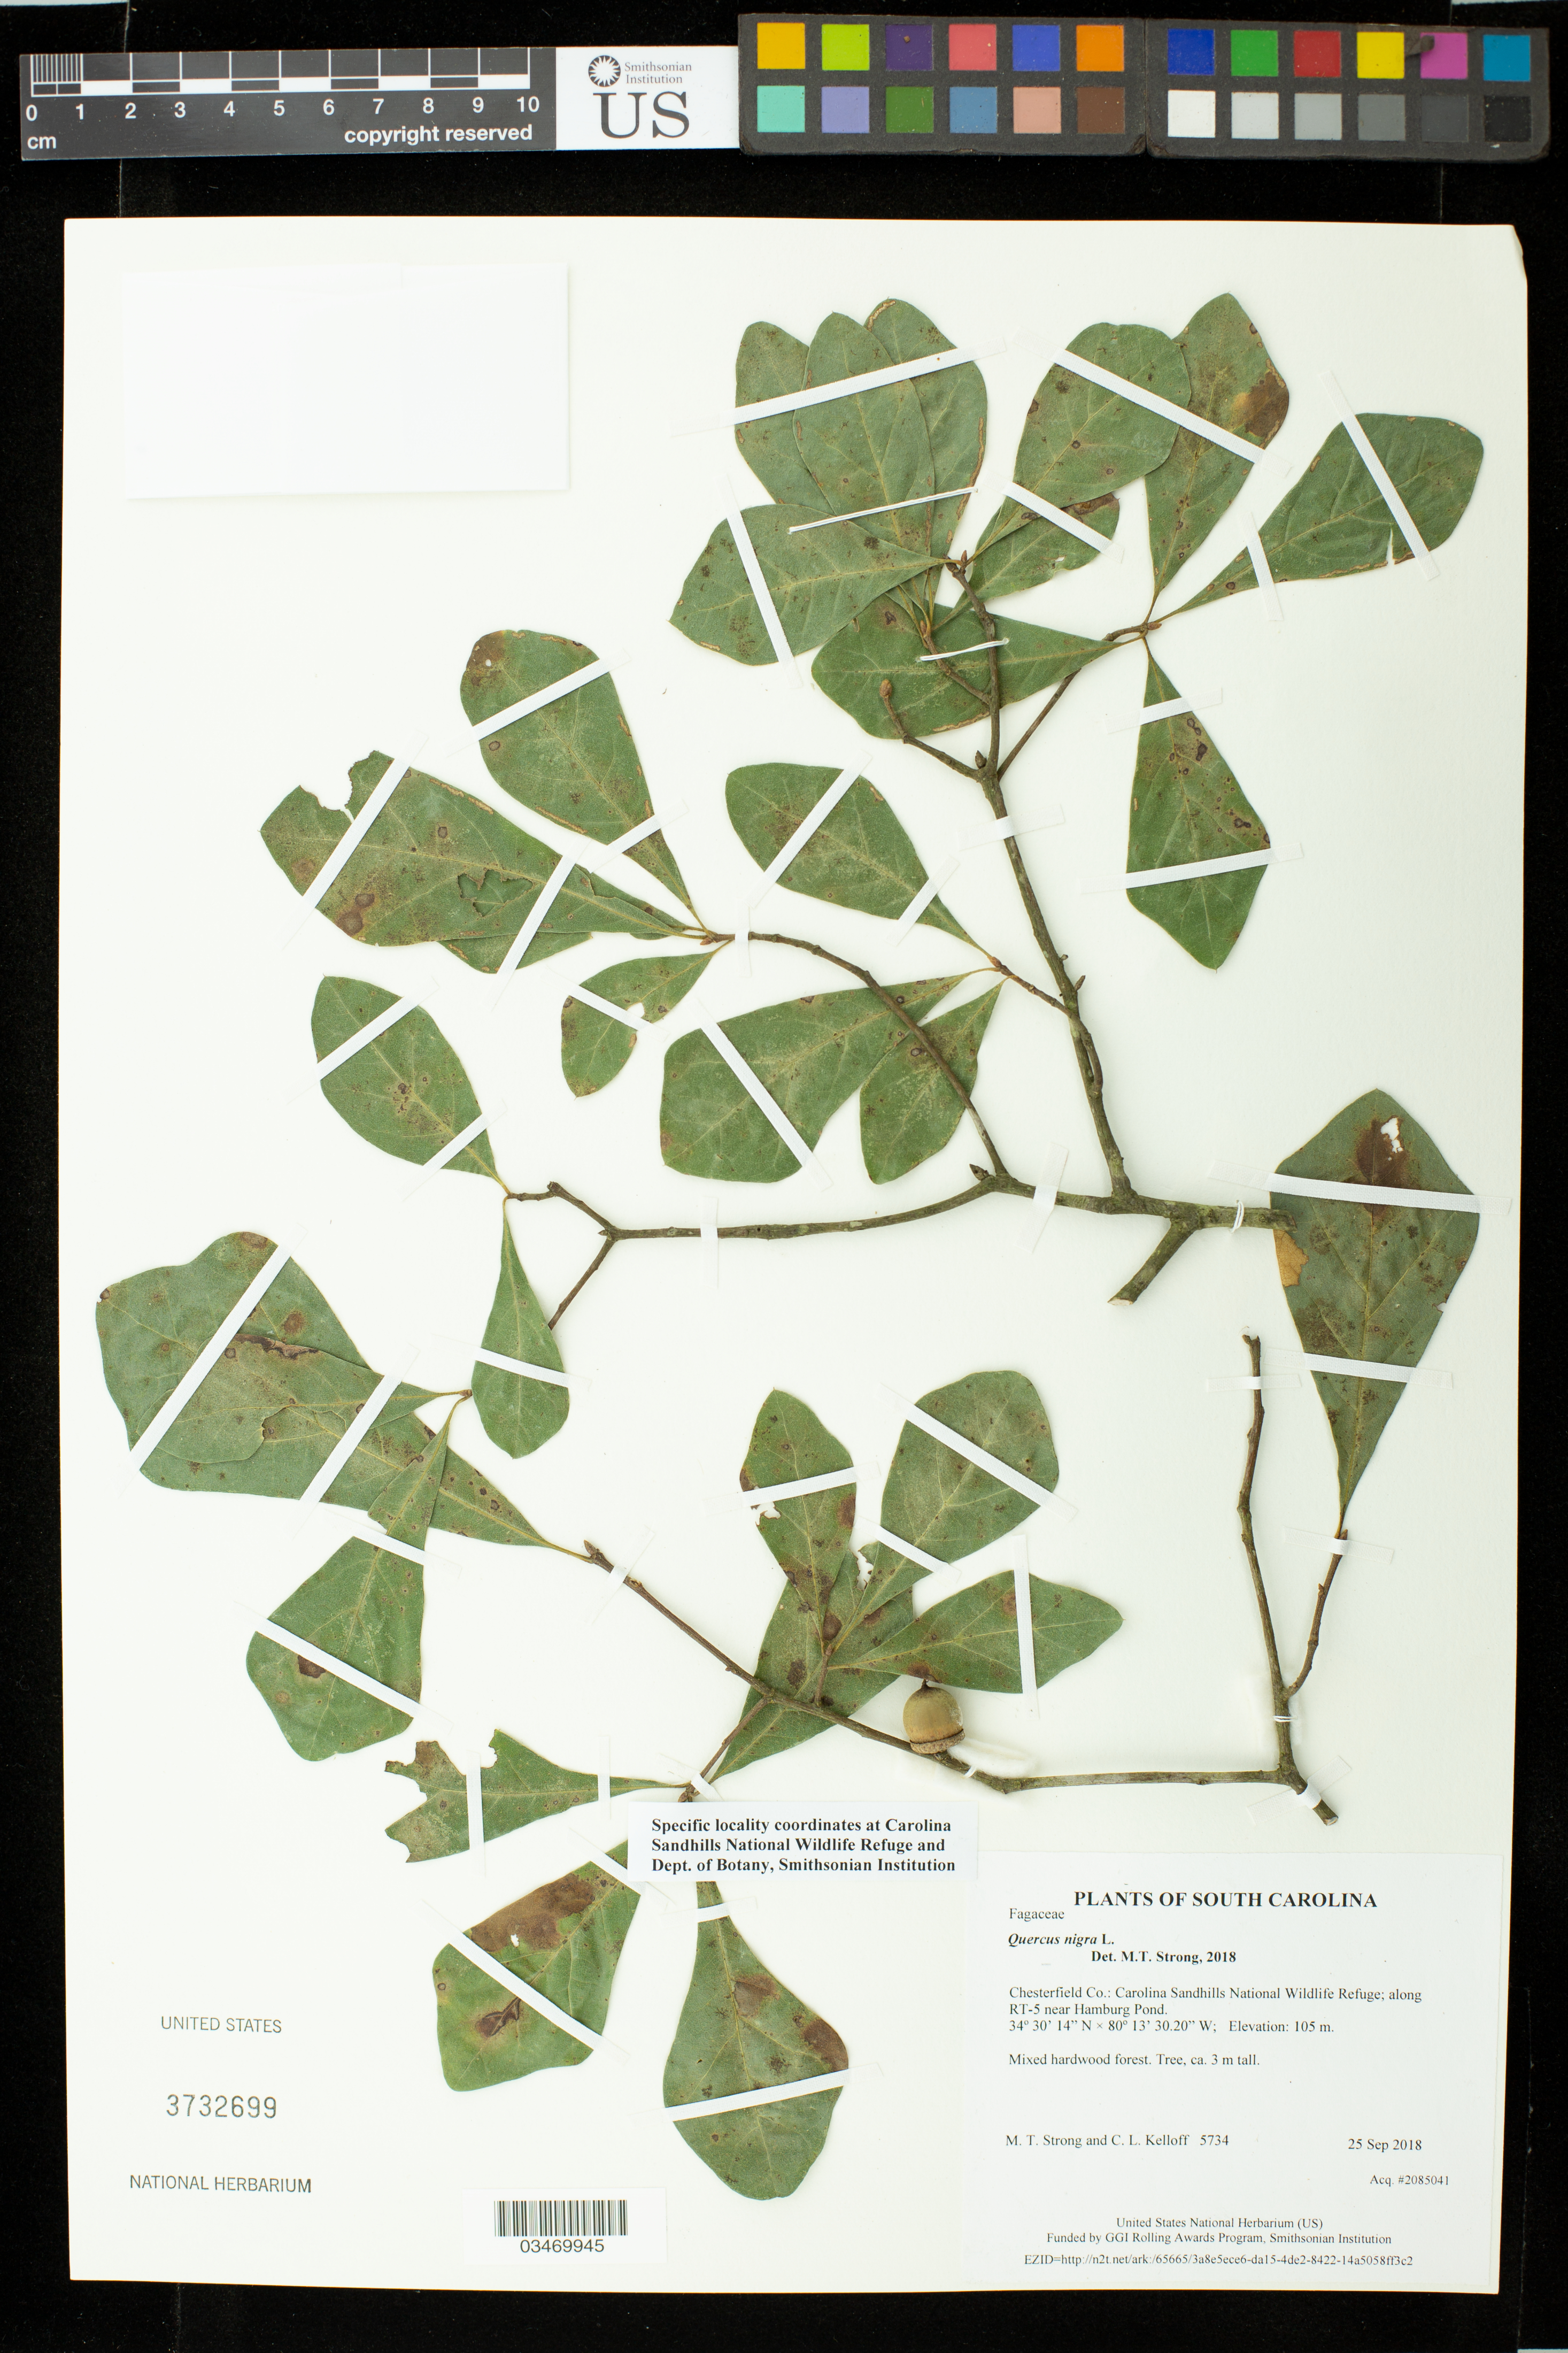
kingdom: Plantae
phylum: Tracheophyta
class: Magnoliopsida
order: Fagales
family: Fagaceae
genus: Quercus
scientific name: Quercus nigra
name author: L.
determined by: Strong, M. T., (US), Smithsonian Institution - National Museum of Natural History (UNITED STATES)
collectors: M. T. Strong & C. L. Kelloff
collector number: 5734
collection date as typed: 25 Sep 2018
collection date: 2018-09-25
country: United States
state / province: South Carolina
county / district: Chesterfield Co.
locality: Carolina Sandhills National Wildlife Refuge; along RT-5 near Hamburg Pond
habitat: Mixed hardwood forest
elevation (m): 105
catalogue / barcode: US 3732699